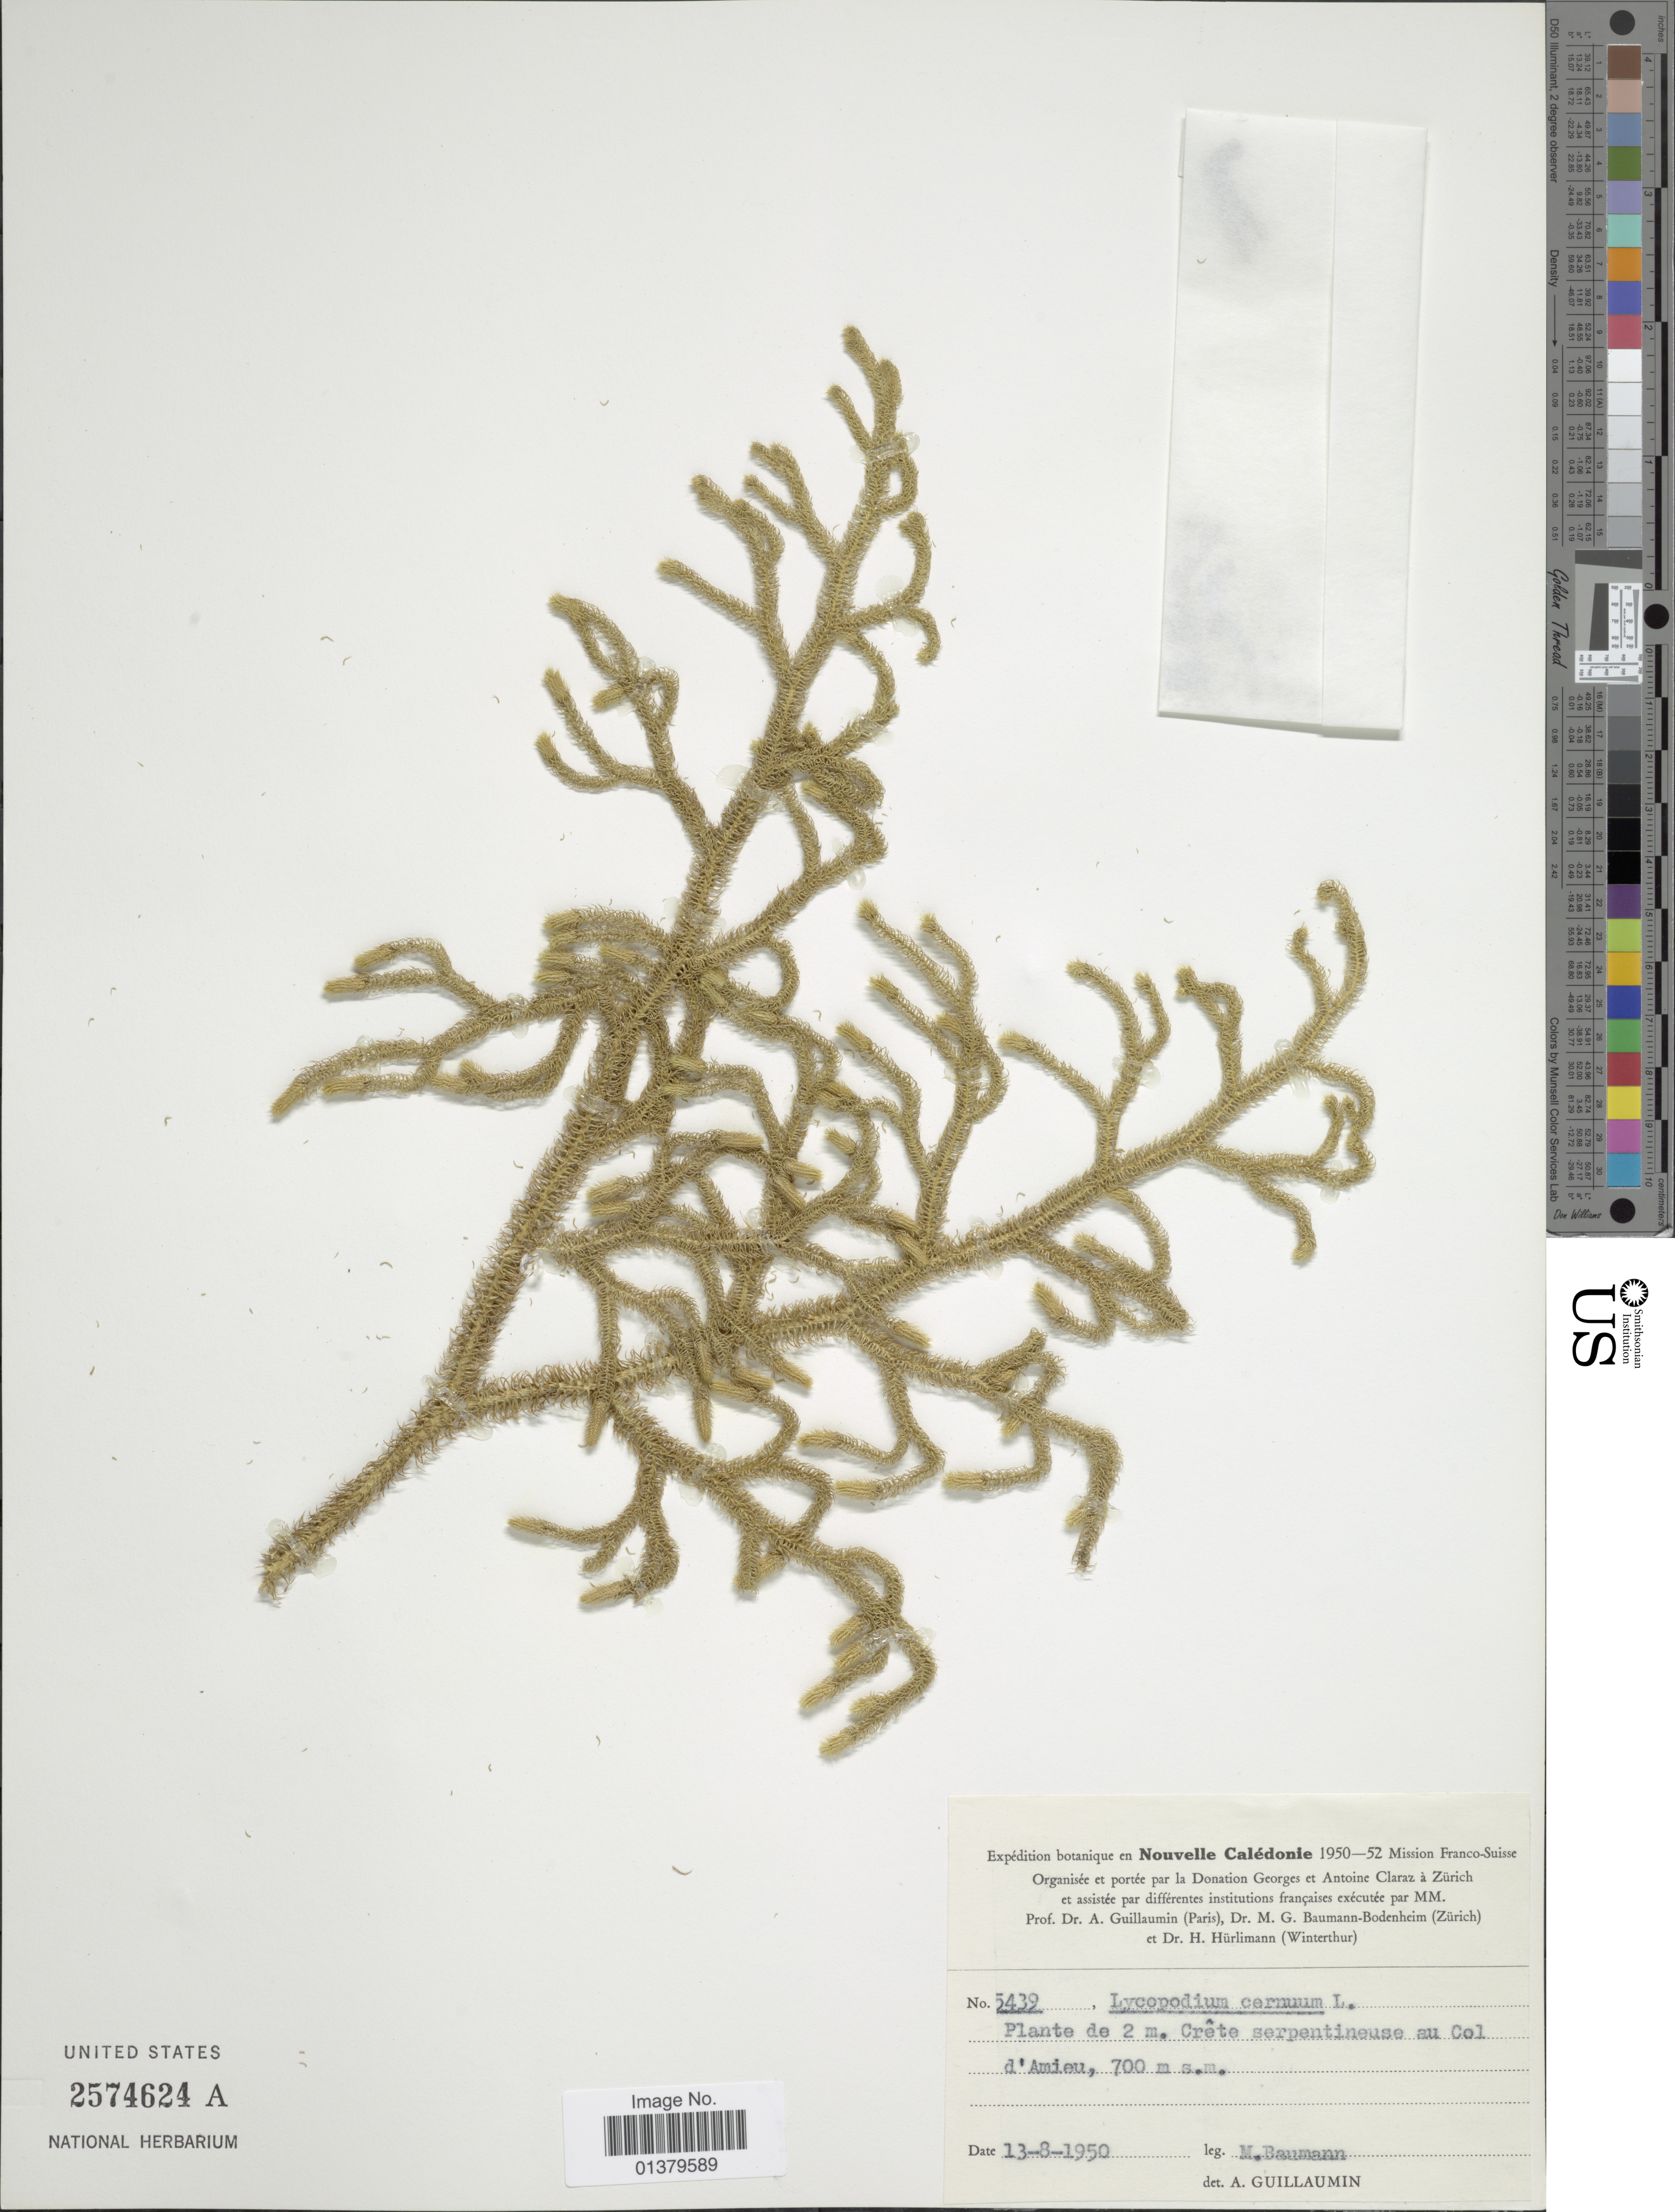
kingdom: Plantae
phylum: Tracheophyta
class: Lycopodiopsida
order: Lycopodiales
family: Lycopodiaceae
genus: Palhinhaea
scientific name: Palhinhaea cernua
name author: (L.) Vasc. & Franco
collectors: M. Baumann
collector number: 5439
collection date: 1950-08-13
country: New Caledonia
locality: Plante de 2 m. Crête serpentineuse au Col d'Amieu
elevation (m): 700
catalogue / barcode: US 2574624A